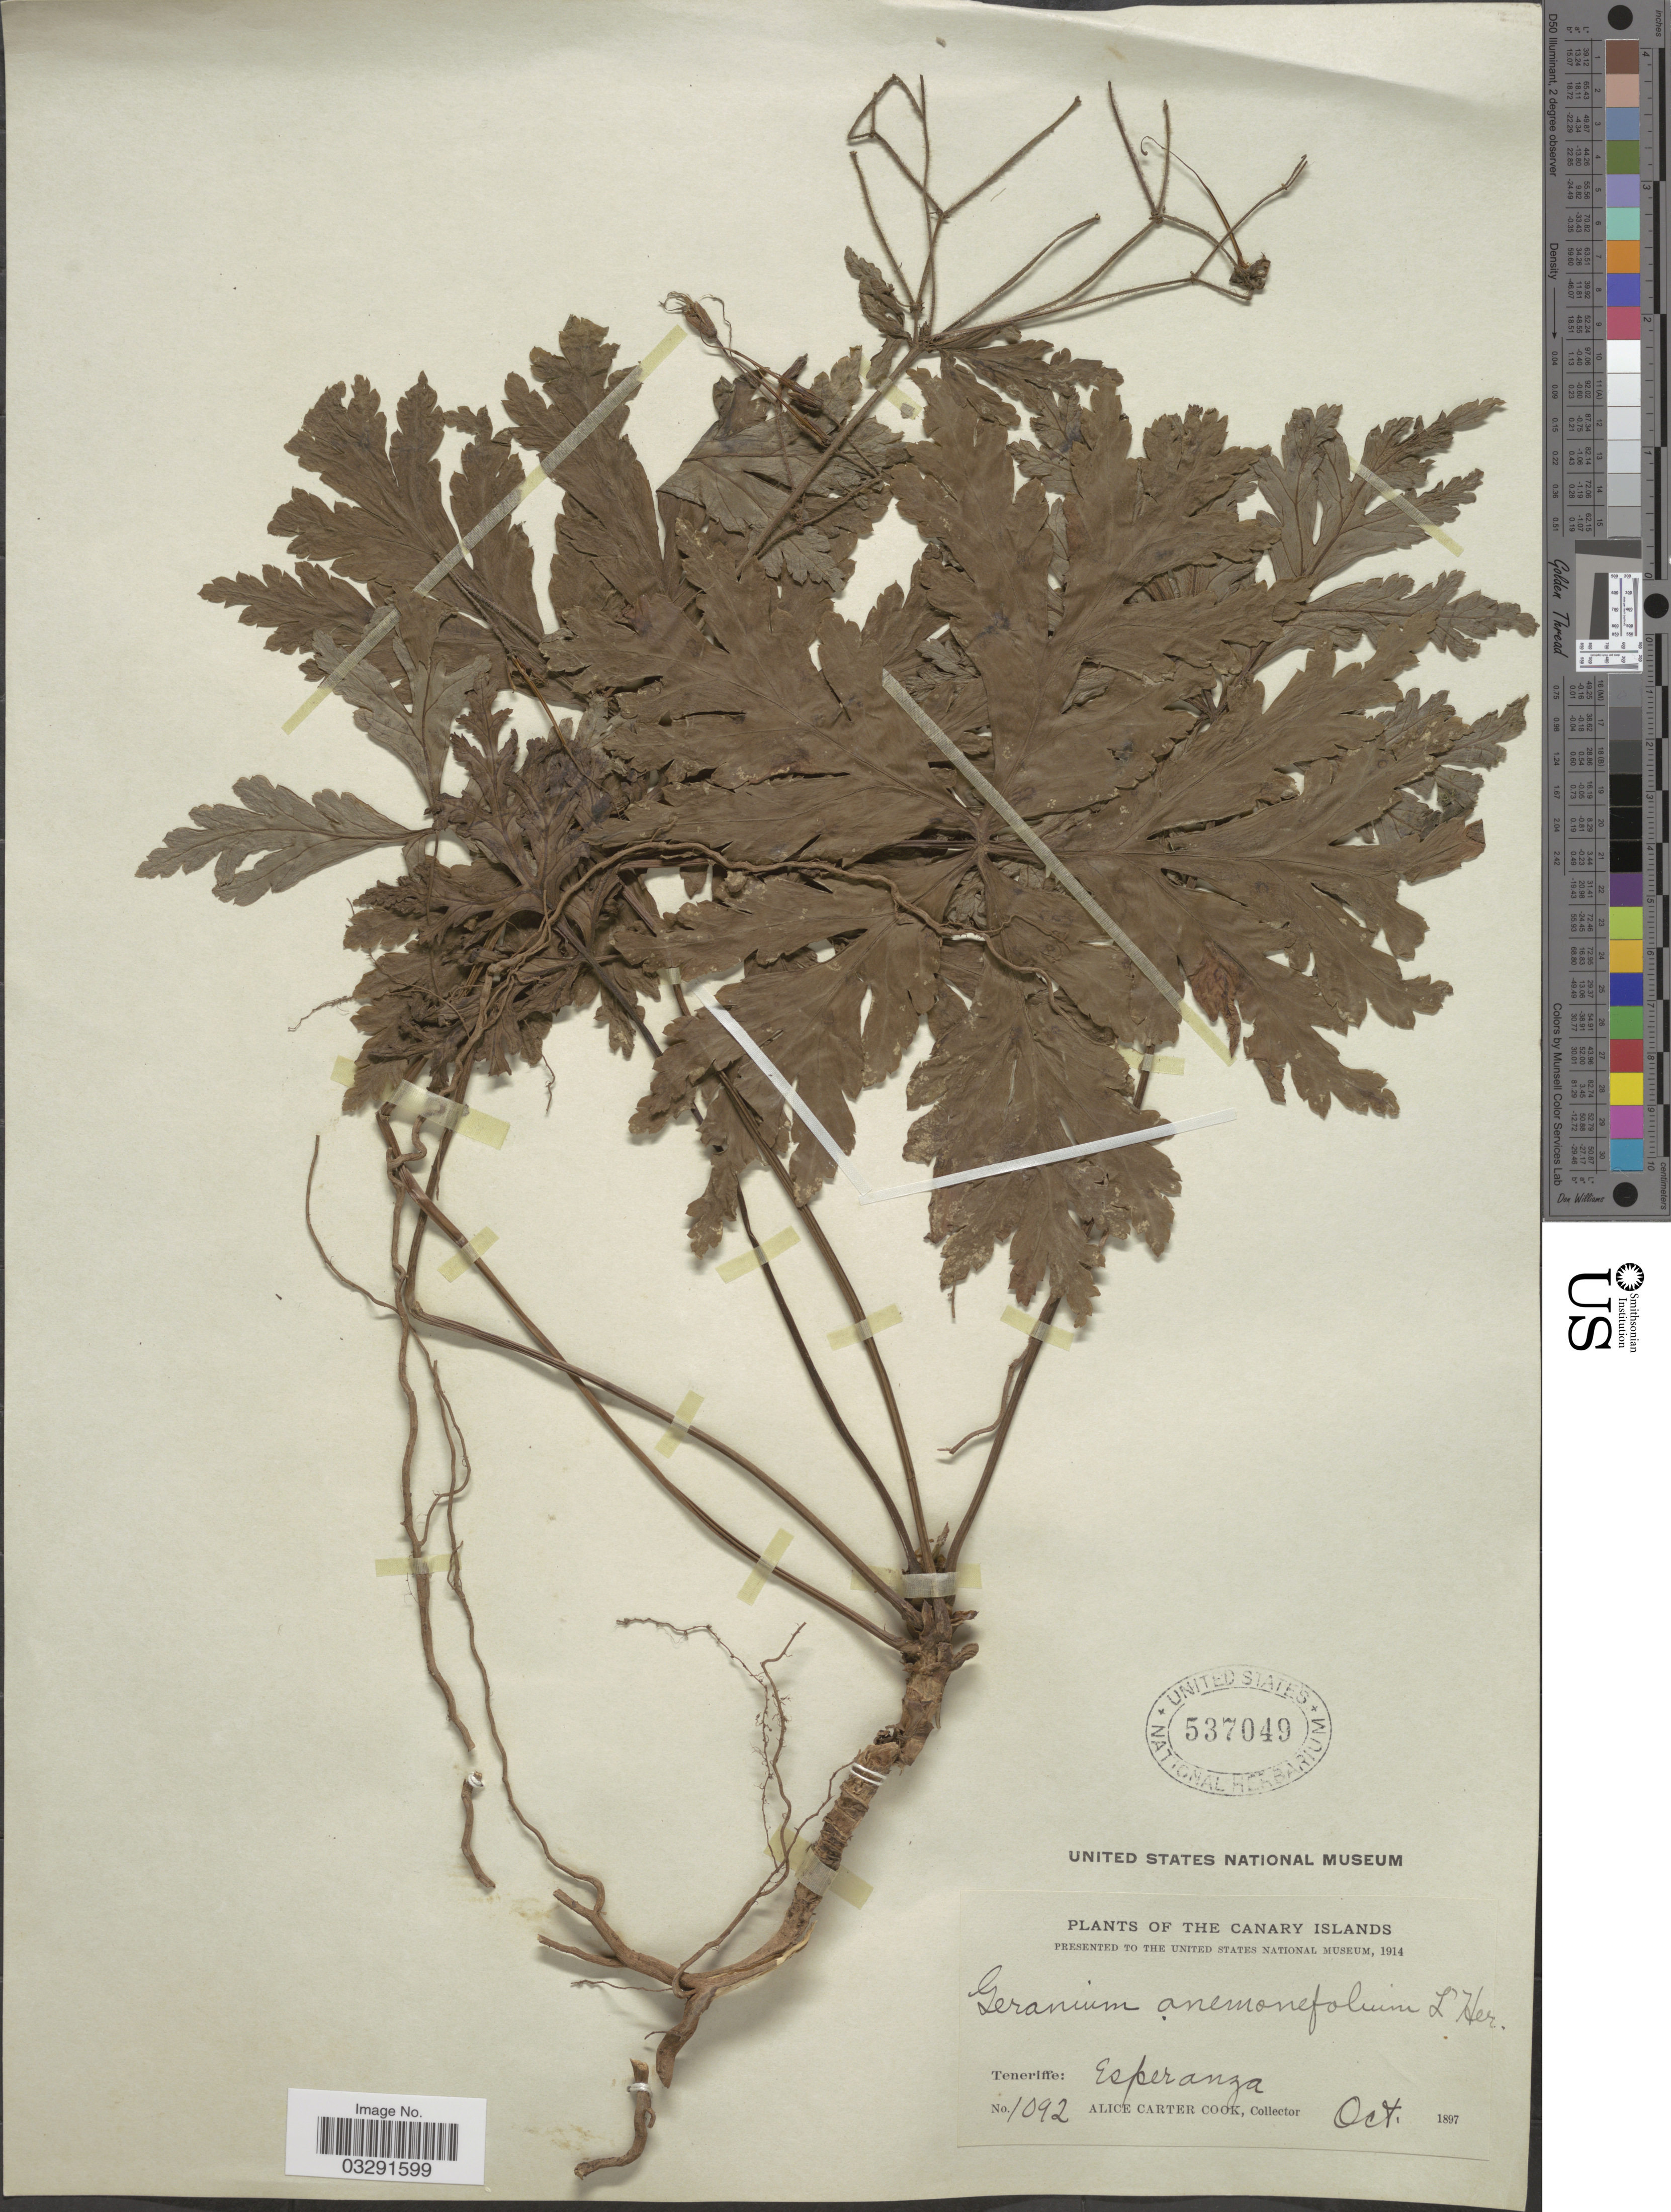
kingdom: Plantae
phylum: Tracheophyta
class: Magnoliopsida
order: Geraniales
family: Geraniaceae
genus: Geranium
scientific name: Geranium anemonifolium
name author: L'Hér.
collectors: Alice C. Cook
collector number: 1092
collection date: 1897-10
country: Spain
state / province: Canarias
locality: The Canary Islands. Teneriffe: Esperanza.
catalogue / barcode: US 537049